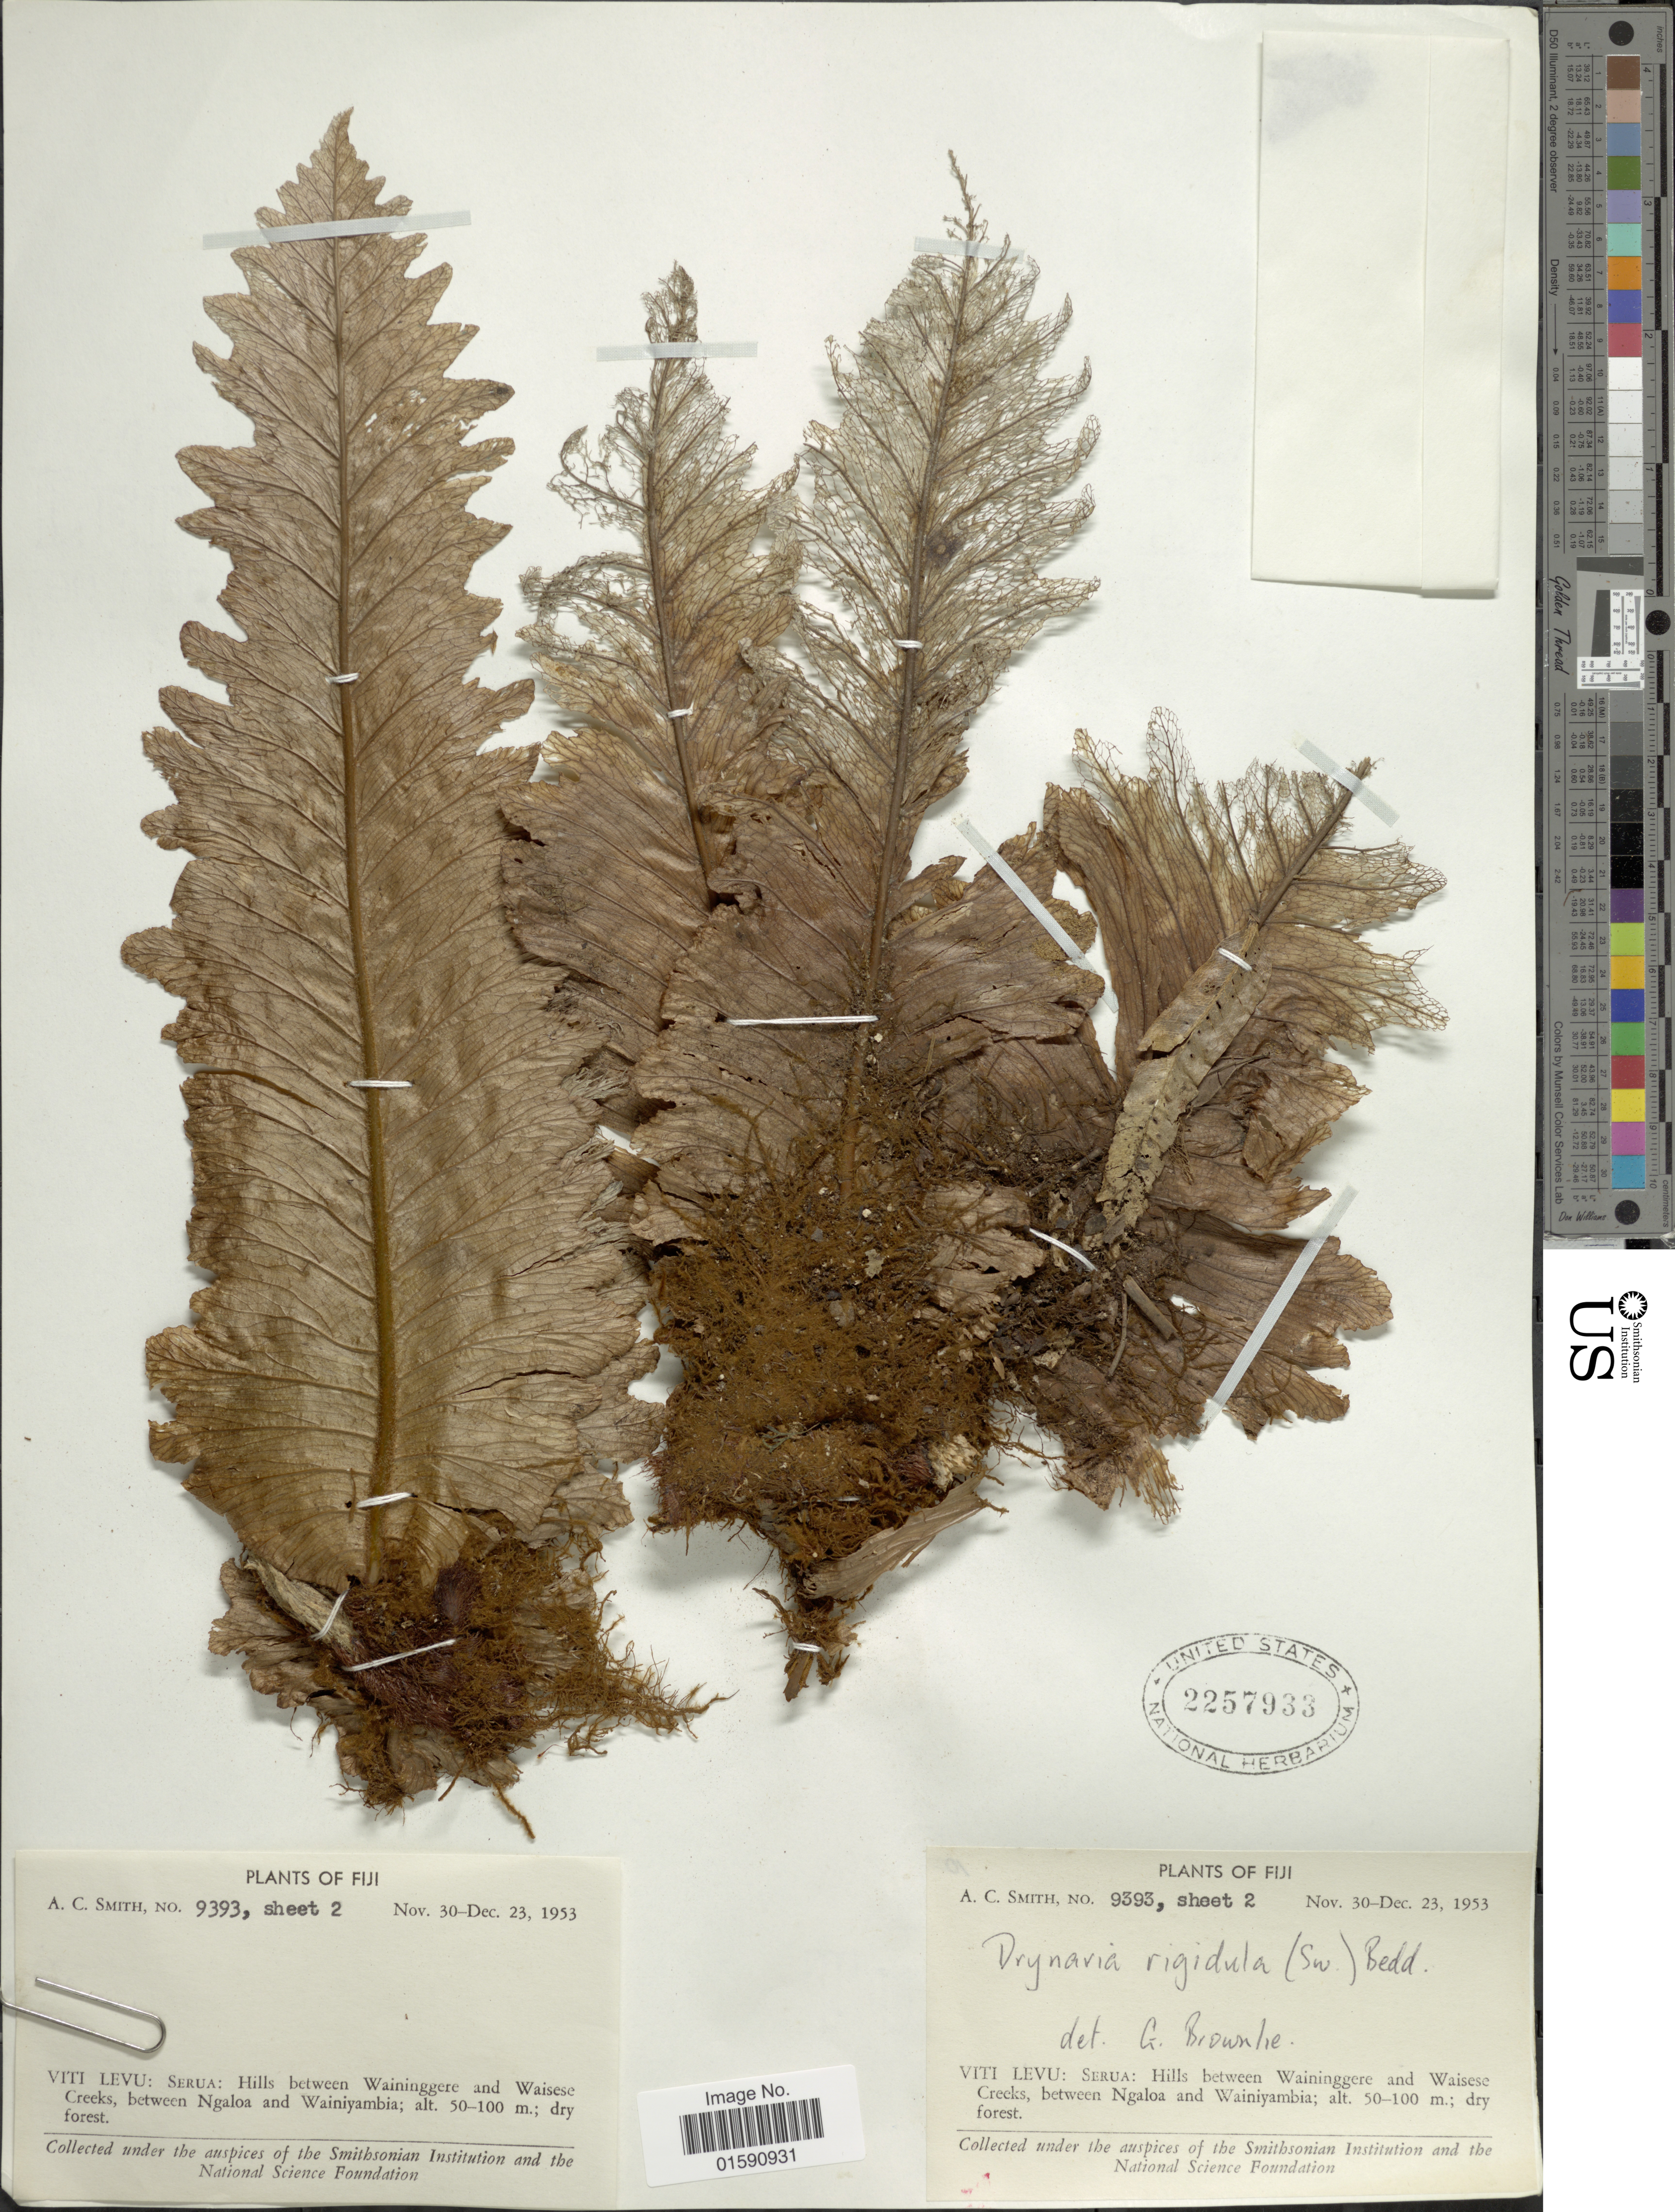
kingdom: Plantae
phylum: Tracheophyta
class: Polypodiopsida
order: Polypodiales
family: Polypodiaceae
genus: Drynaria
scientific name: Drynaria rigidula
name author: (Sw.) Bedd.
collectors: A. C. Smith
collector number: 9393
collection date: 1953-11-30/1953-12-23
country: Fiji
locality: Viti Levu: Serua: Hills between Waininggere and Waisese Creeks, between Ngalia and Wainiyambia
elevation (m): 50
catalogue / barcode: US 2257933